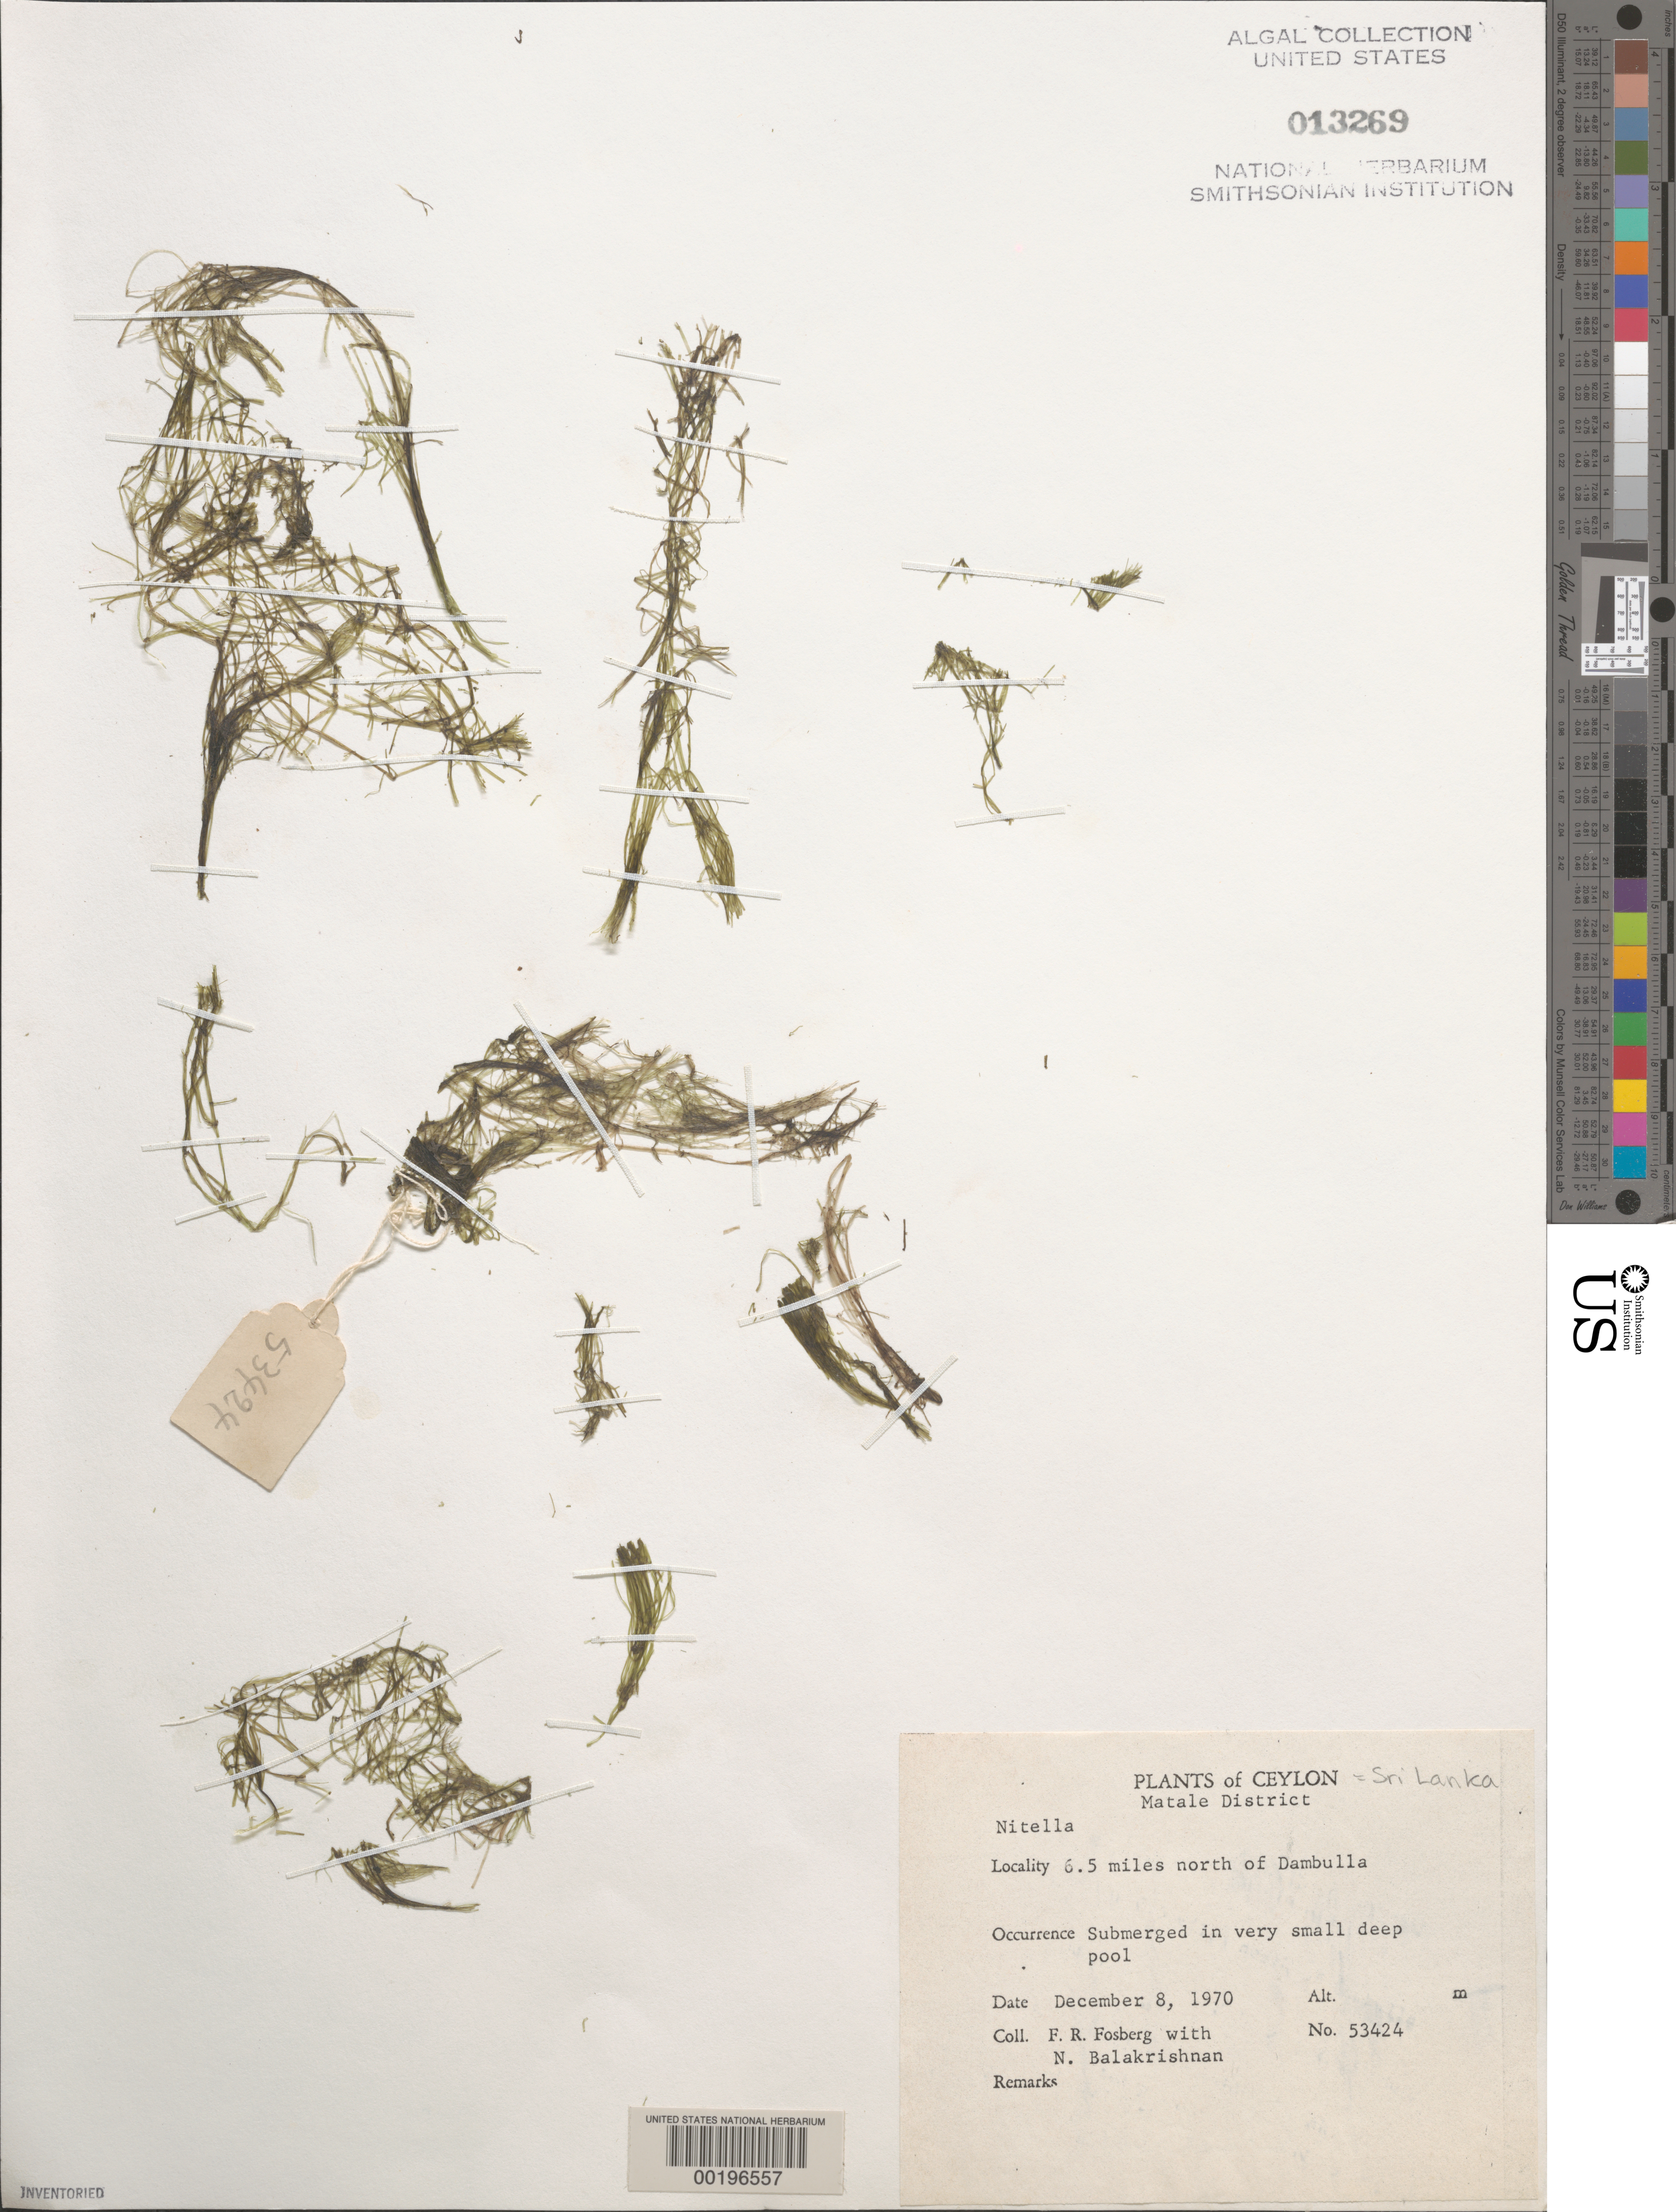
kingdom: Plantae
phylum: Charophyta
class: Charophyceae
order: Charales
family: Characeae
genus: Chara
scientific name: Chara sp.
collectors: F. R. Fosberg & N. Balakrishnan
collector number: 53424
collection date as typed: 08 Dec 1970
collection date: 1970-12-08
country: Sri Lanka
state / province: Central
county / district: Matale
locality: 6.5 miles north of Dambulla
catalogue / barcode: US 13269